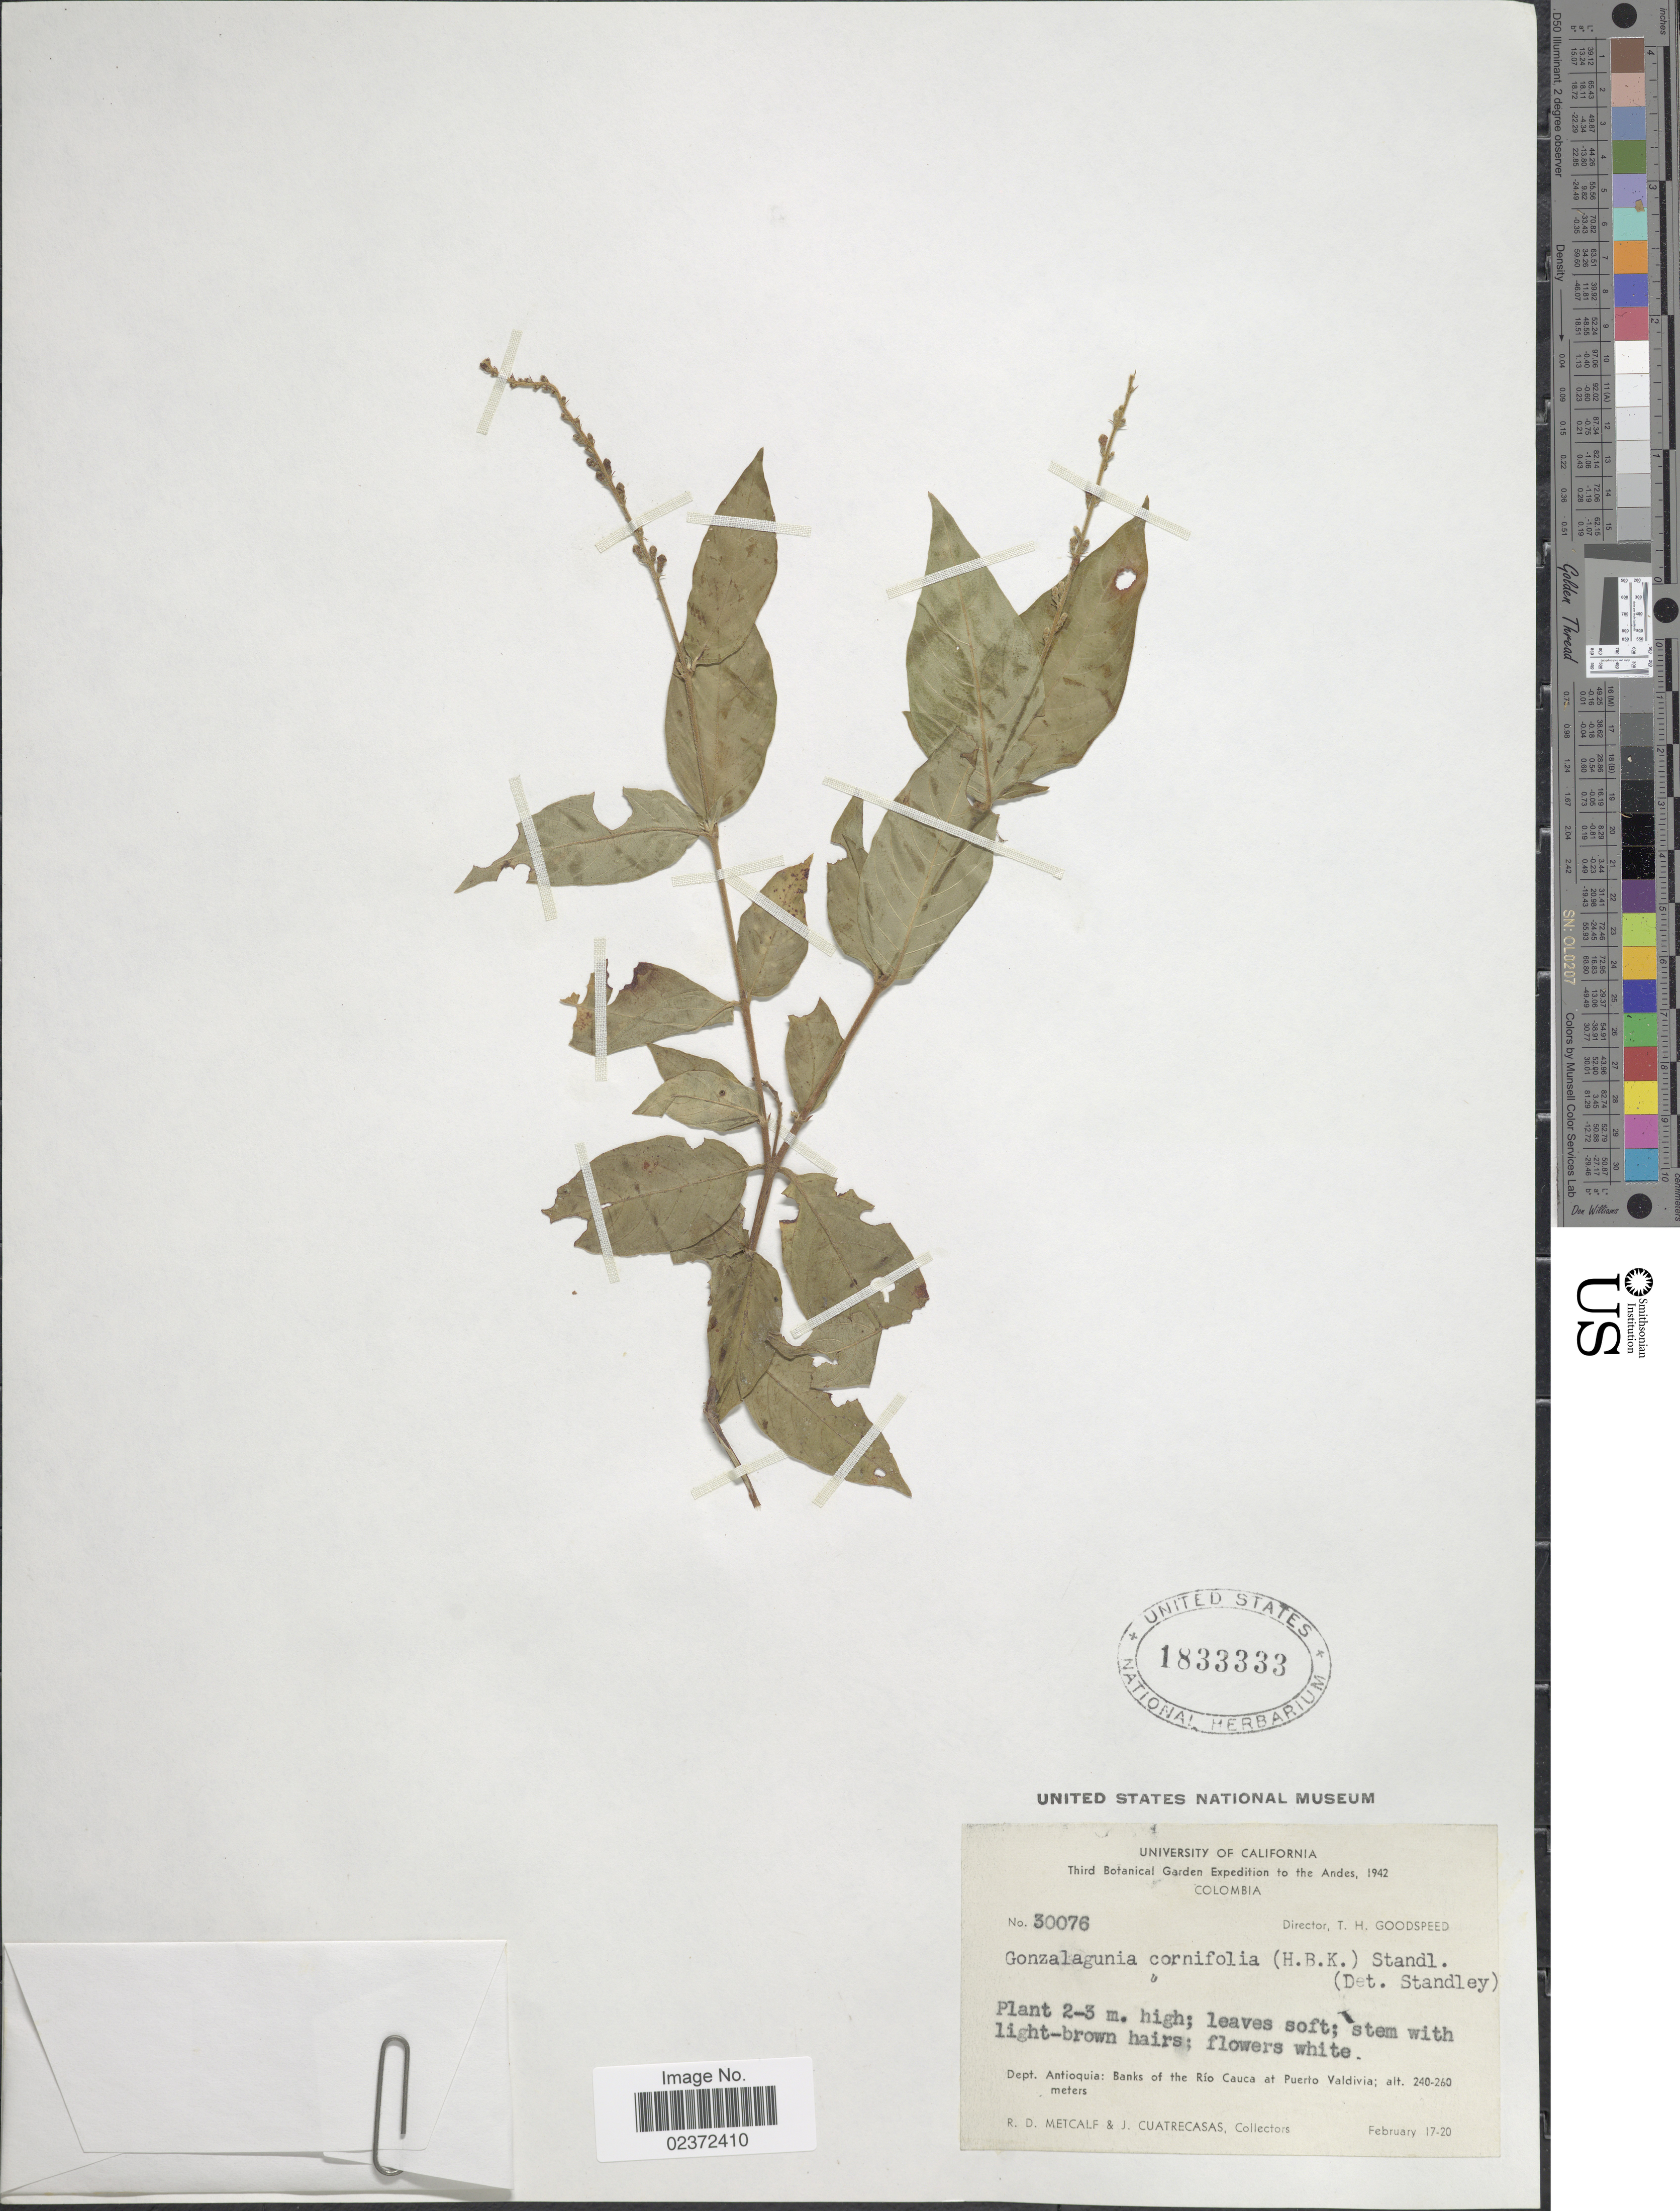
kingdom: Plantae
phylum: Tracheophyta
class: Magnoliopsida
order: Gentianales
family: Rubiaceae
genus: Gonzalagunia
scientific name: Gonzalagunia cornifolia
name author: (Kunth) Standl.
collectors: R. D. Metcalf & J. Cuatrecasas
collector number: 30076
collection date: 1942-02-17/1942-02-20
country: Colombia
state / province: Antioquia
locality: The Andes, Banks of the Río Cauca at Puerto Valdivia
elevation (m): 240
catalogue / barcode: US 1833333